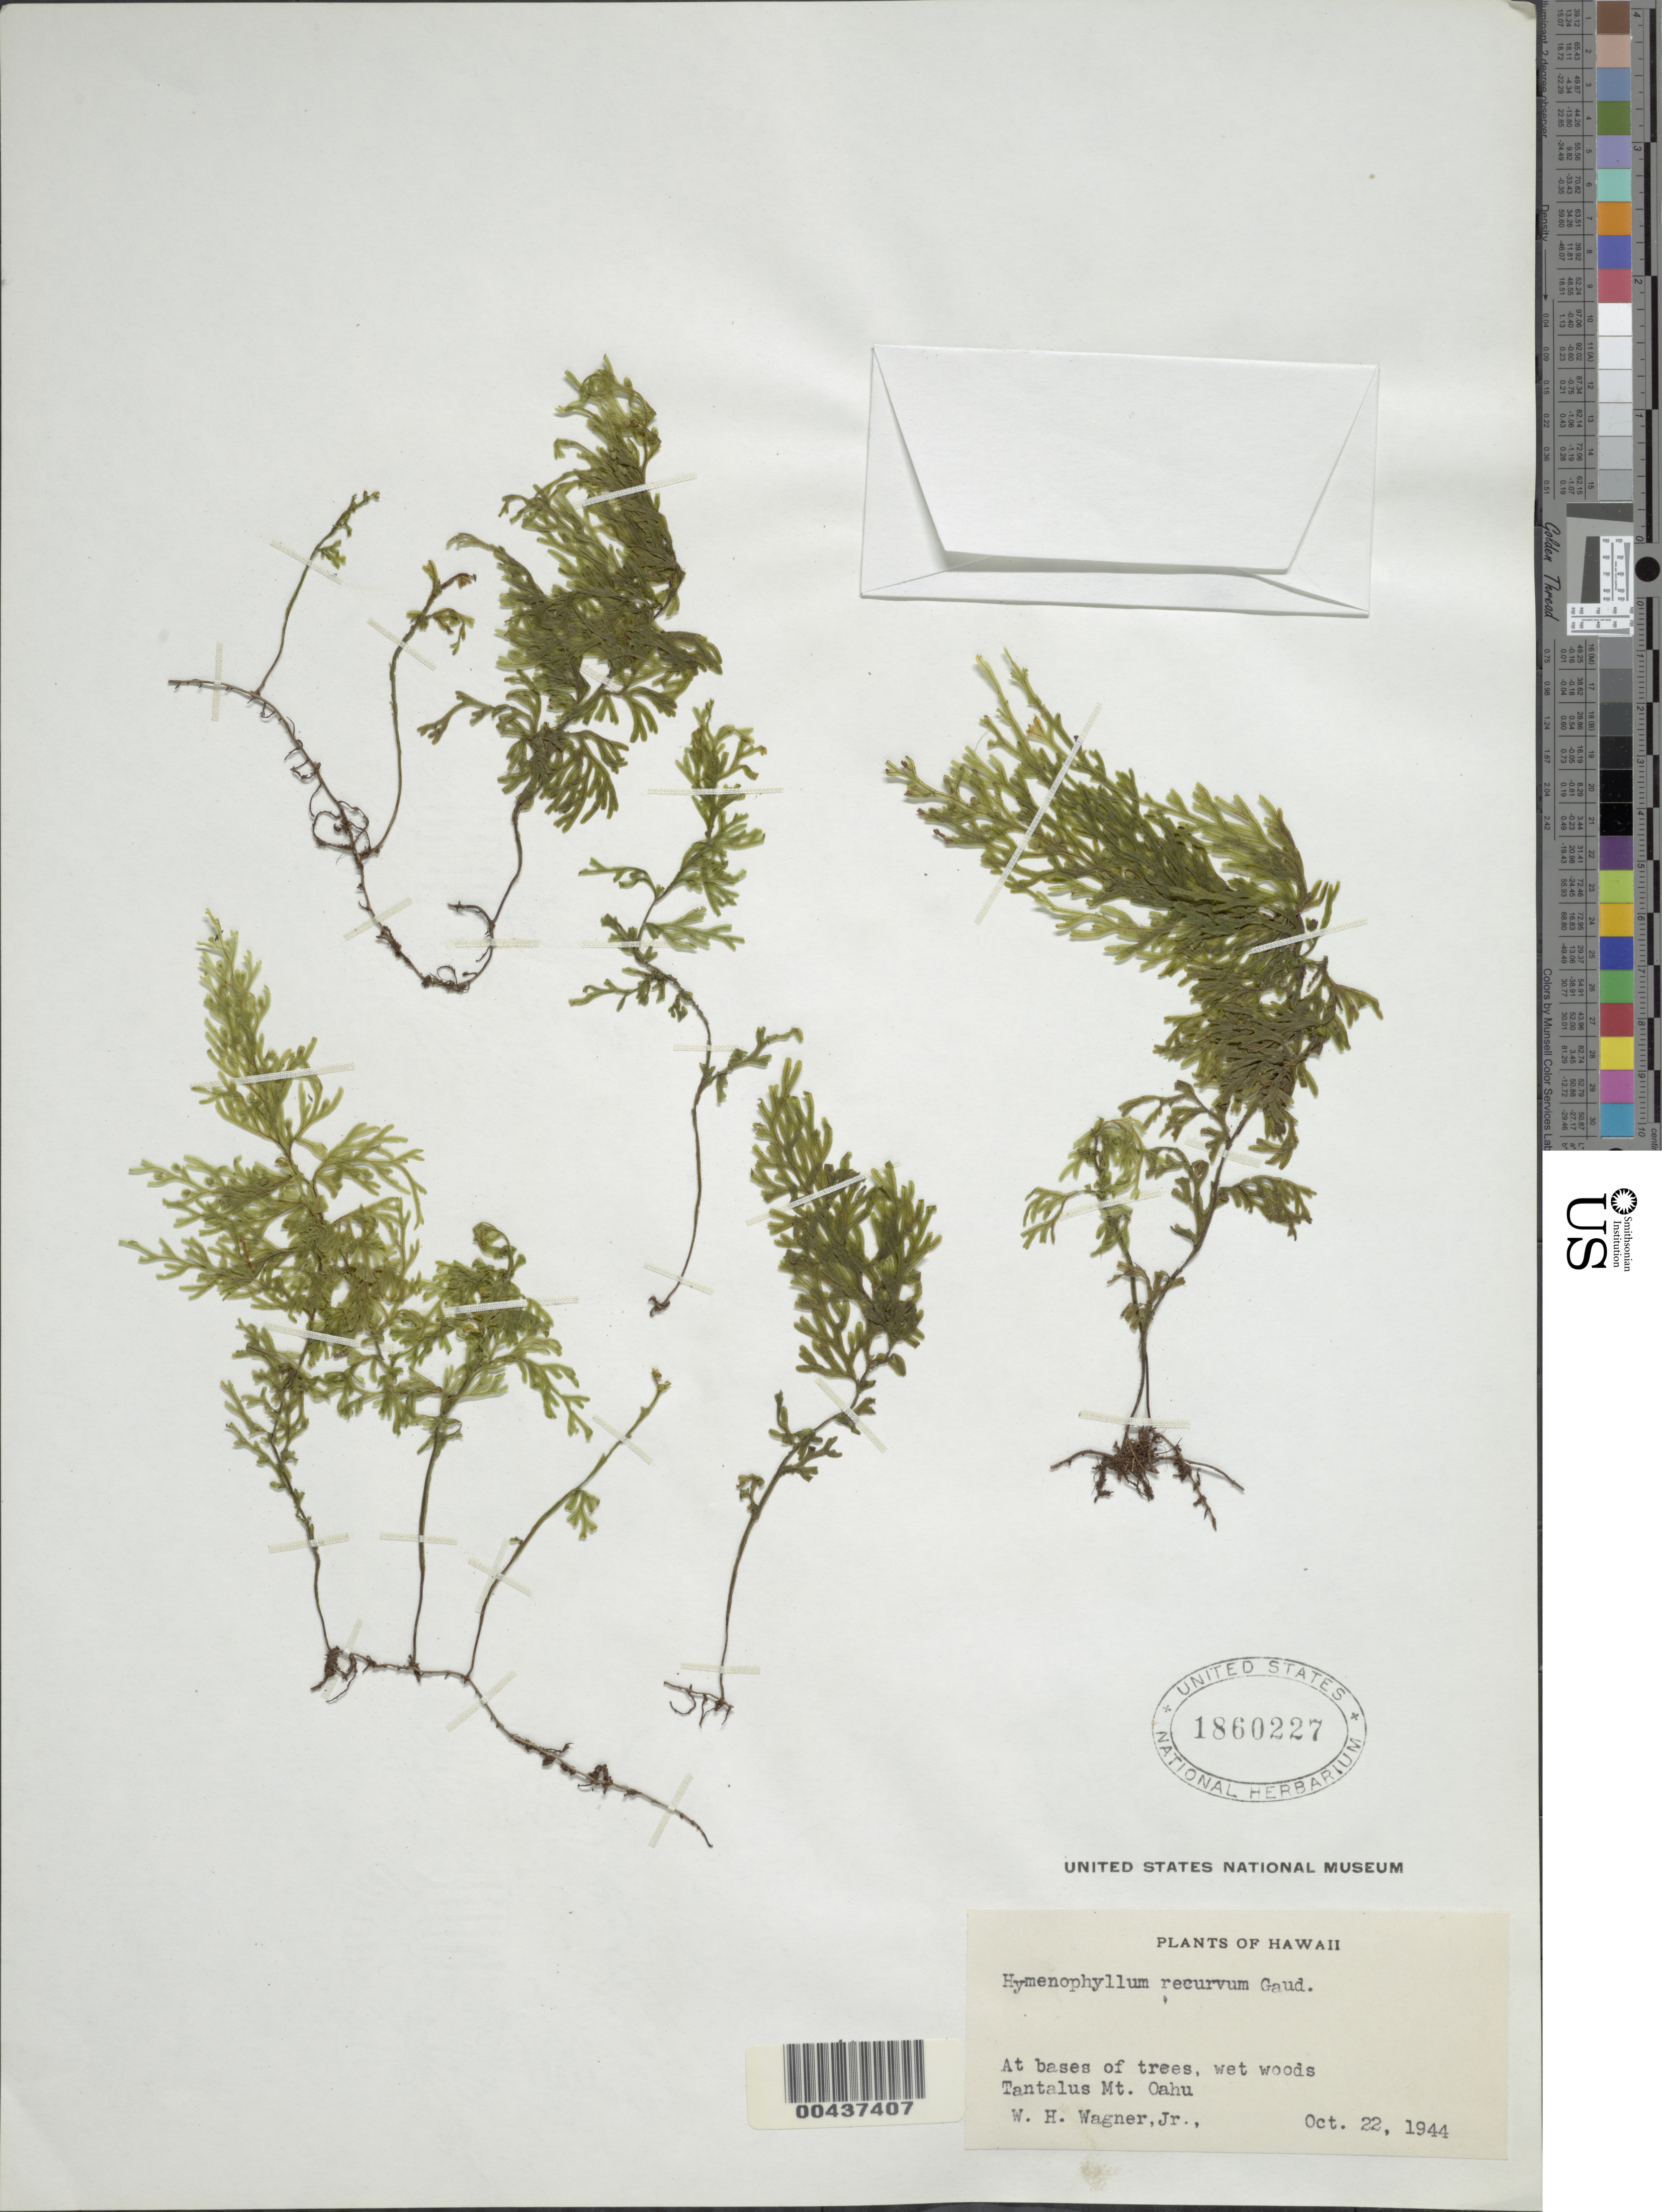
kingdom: Plantae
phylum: Tracheophyta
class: Polypodiopsida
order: Hymenophyllales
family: Hymenophyllaceae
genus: Hymenophyllum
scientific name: Hymenophyllum recurvum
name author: Gaudich.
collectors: W. H. Wagner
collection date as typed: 22 Oct 1944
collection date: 1944-10-22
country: United States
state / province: Hawaii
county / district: Honolulu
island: Oahu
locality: Tantalus Mt., Oahu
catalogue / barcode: US 1860227